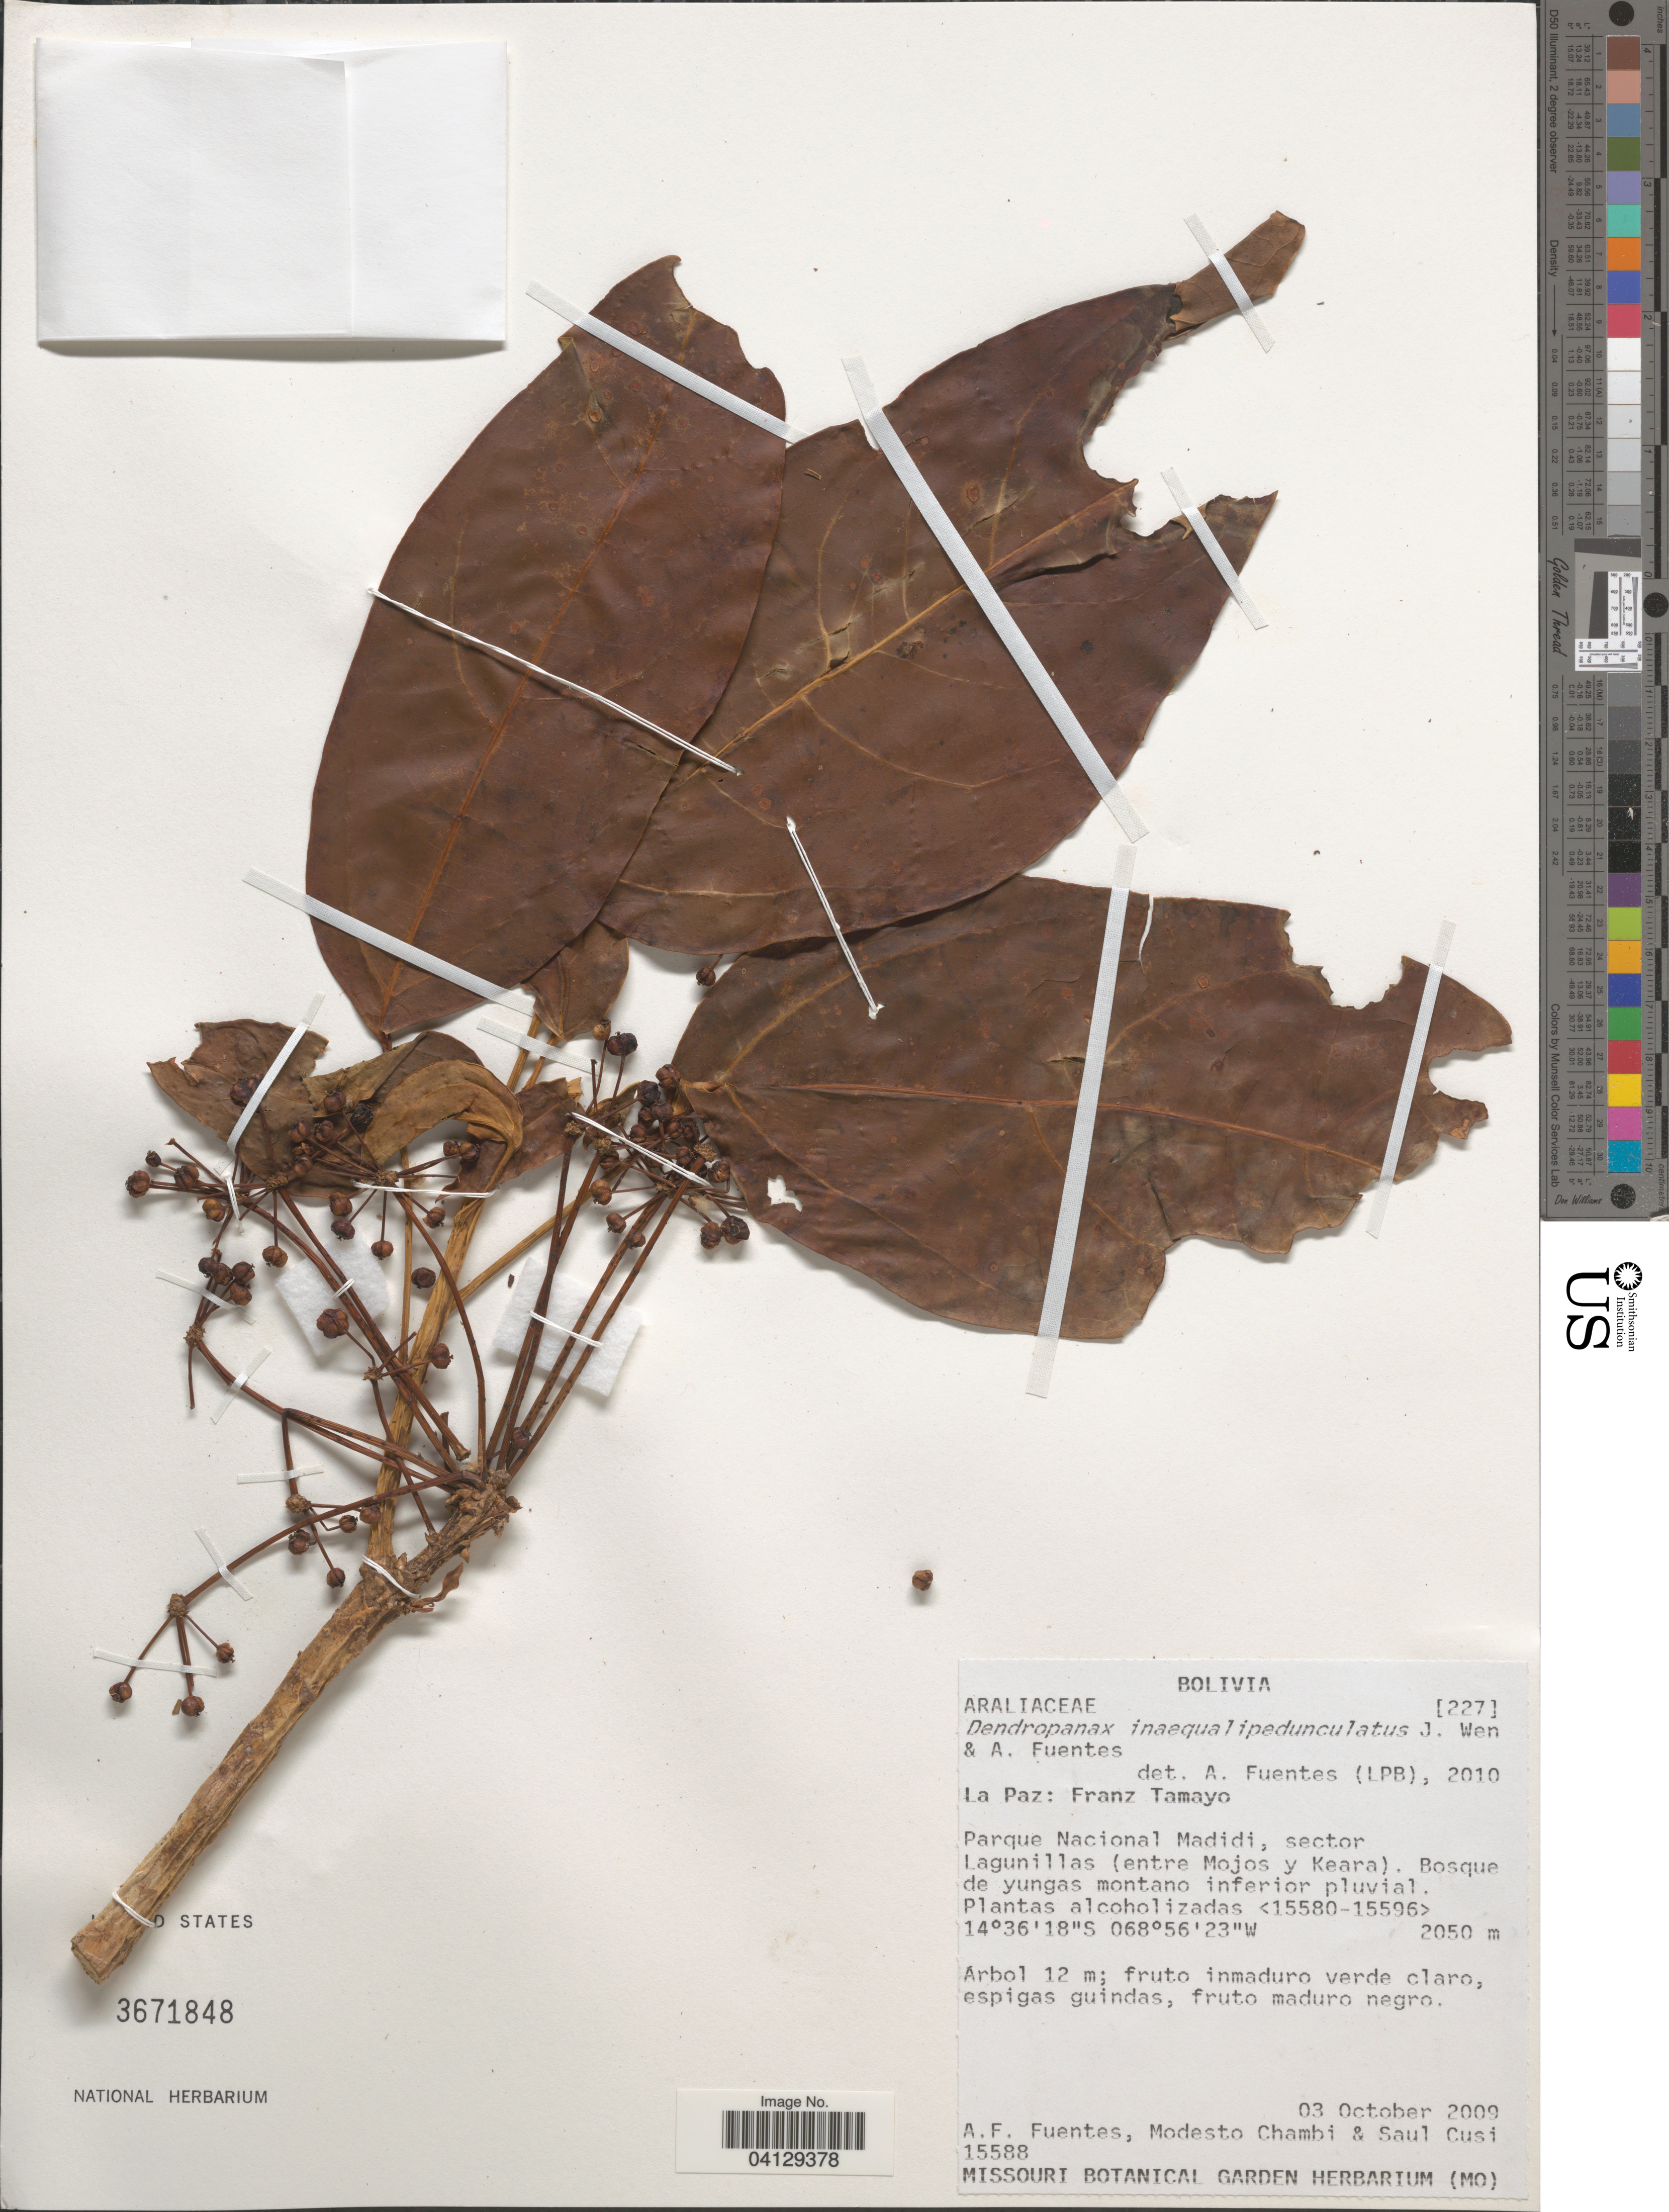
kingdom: Plantae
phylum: Tracheophyta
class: Magnoliopsida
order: Apiales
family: Araliaceae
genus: Dendropanax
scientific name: Dendropanax inaequalipedunculatus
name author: J. Wen & A. Fuentes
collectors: A. F. Fuentes, M. Chambi & S. Cusi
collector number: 15588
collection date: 2009-10-03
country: Bolivia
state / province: La Paz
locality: Franz Tamayo. Parque Nacional Madidi, sector Lagunillas (entre Mojos y Keara).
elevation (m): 2050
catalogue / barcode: US 3671848